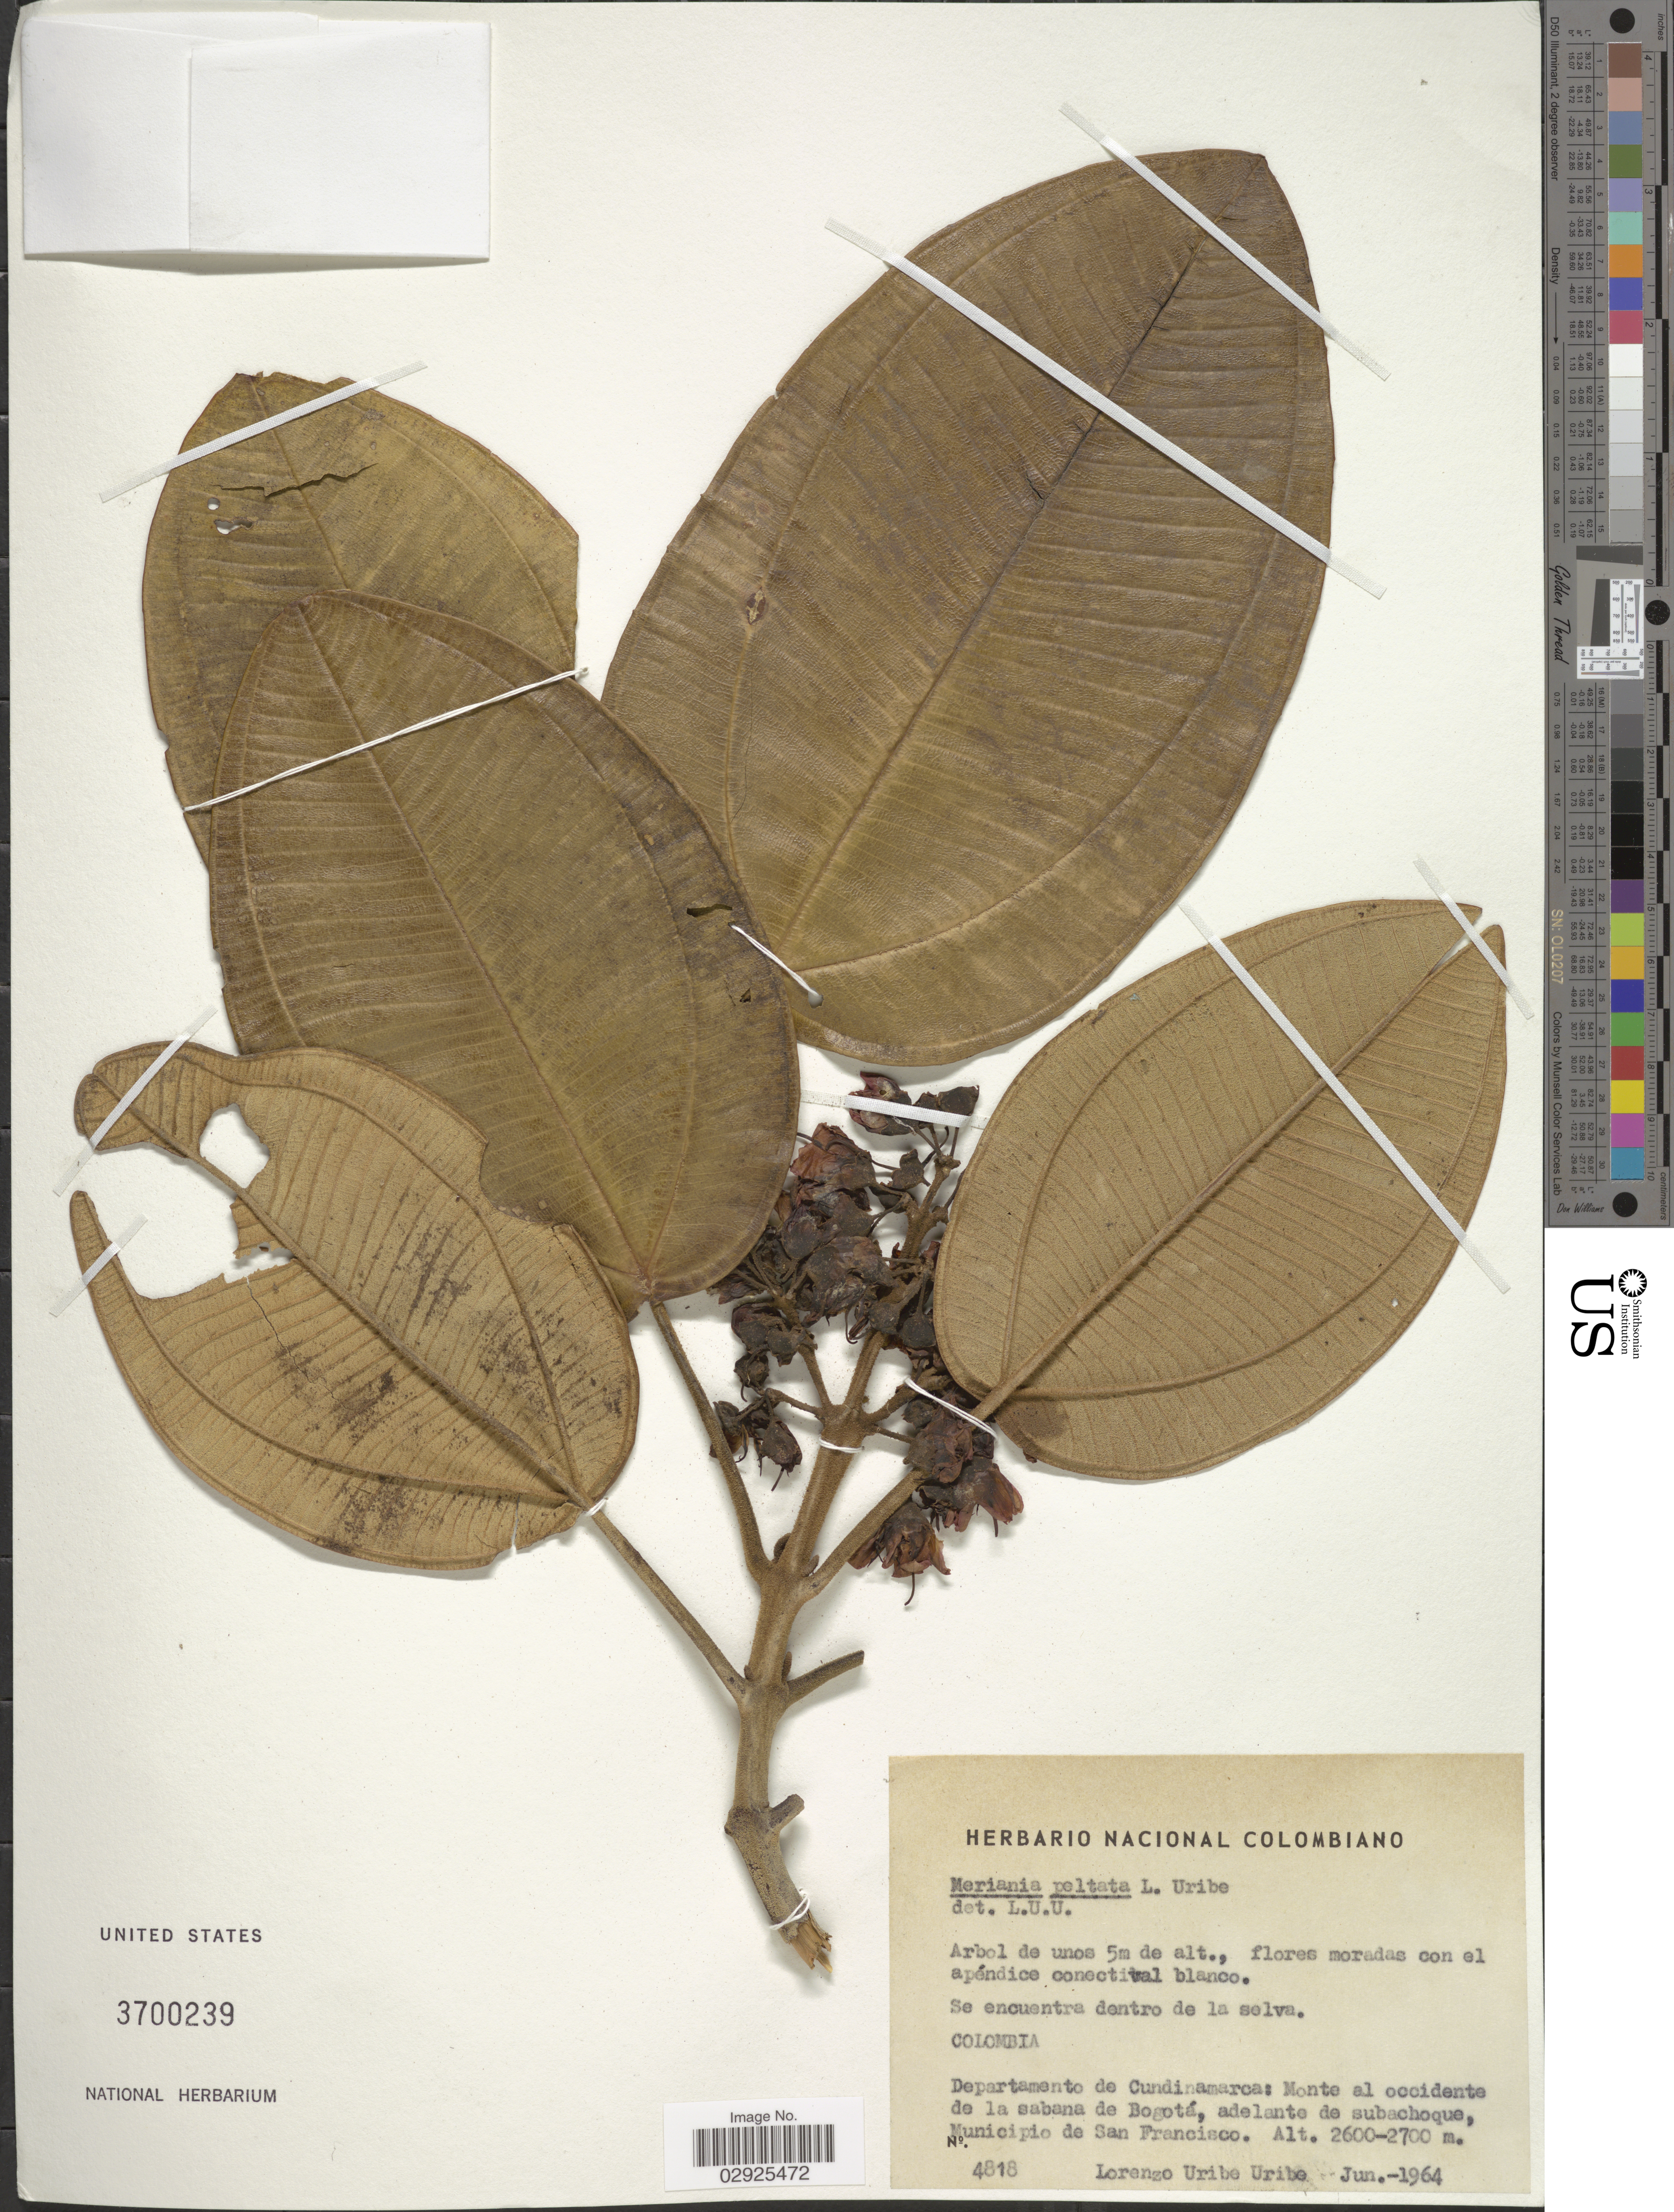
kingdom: Plantae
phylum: Tracheophyta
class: Magnoliopsida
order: Myrtales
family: Melastomataceae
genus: Meriania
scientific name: Meriania peltata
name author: L. Uribe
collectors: L. Uribe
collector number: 4818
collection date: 1964-06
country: Colombia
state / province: Cundinamarca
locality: Departamento de Cundinamarca: Monte al occidente de la sabana de Bogotá, adelante de subachoque, Municipio de San Francisco.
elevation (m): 2600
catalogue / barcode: US 3700239